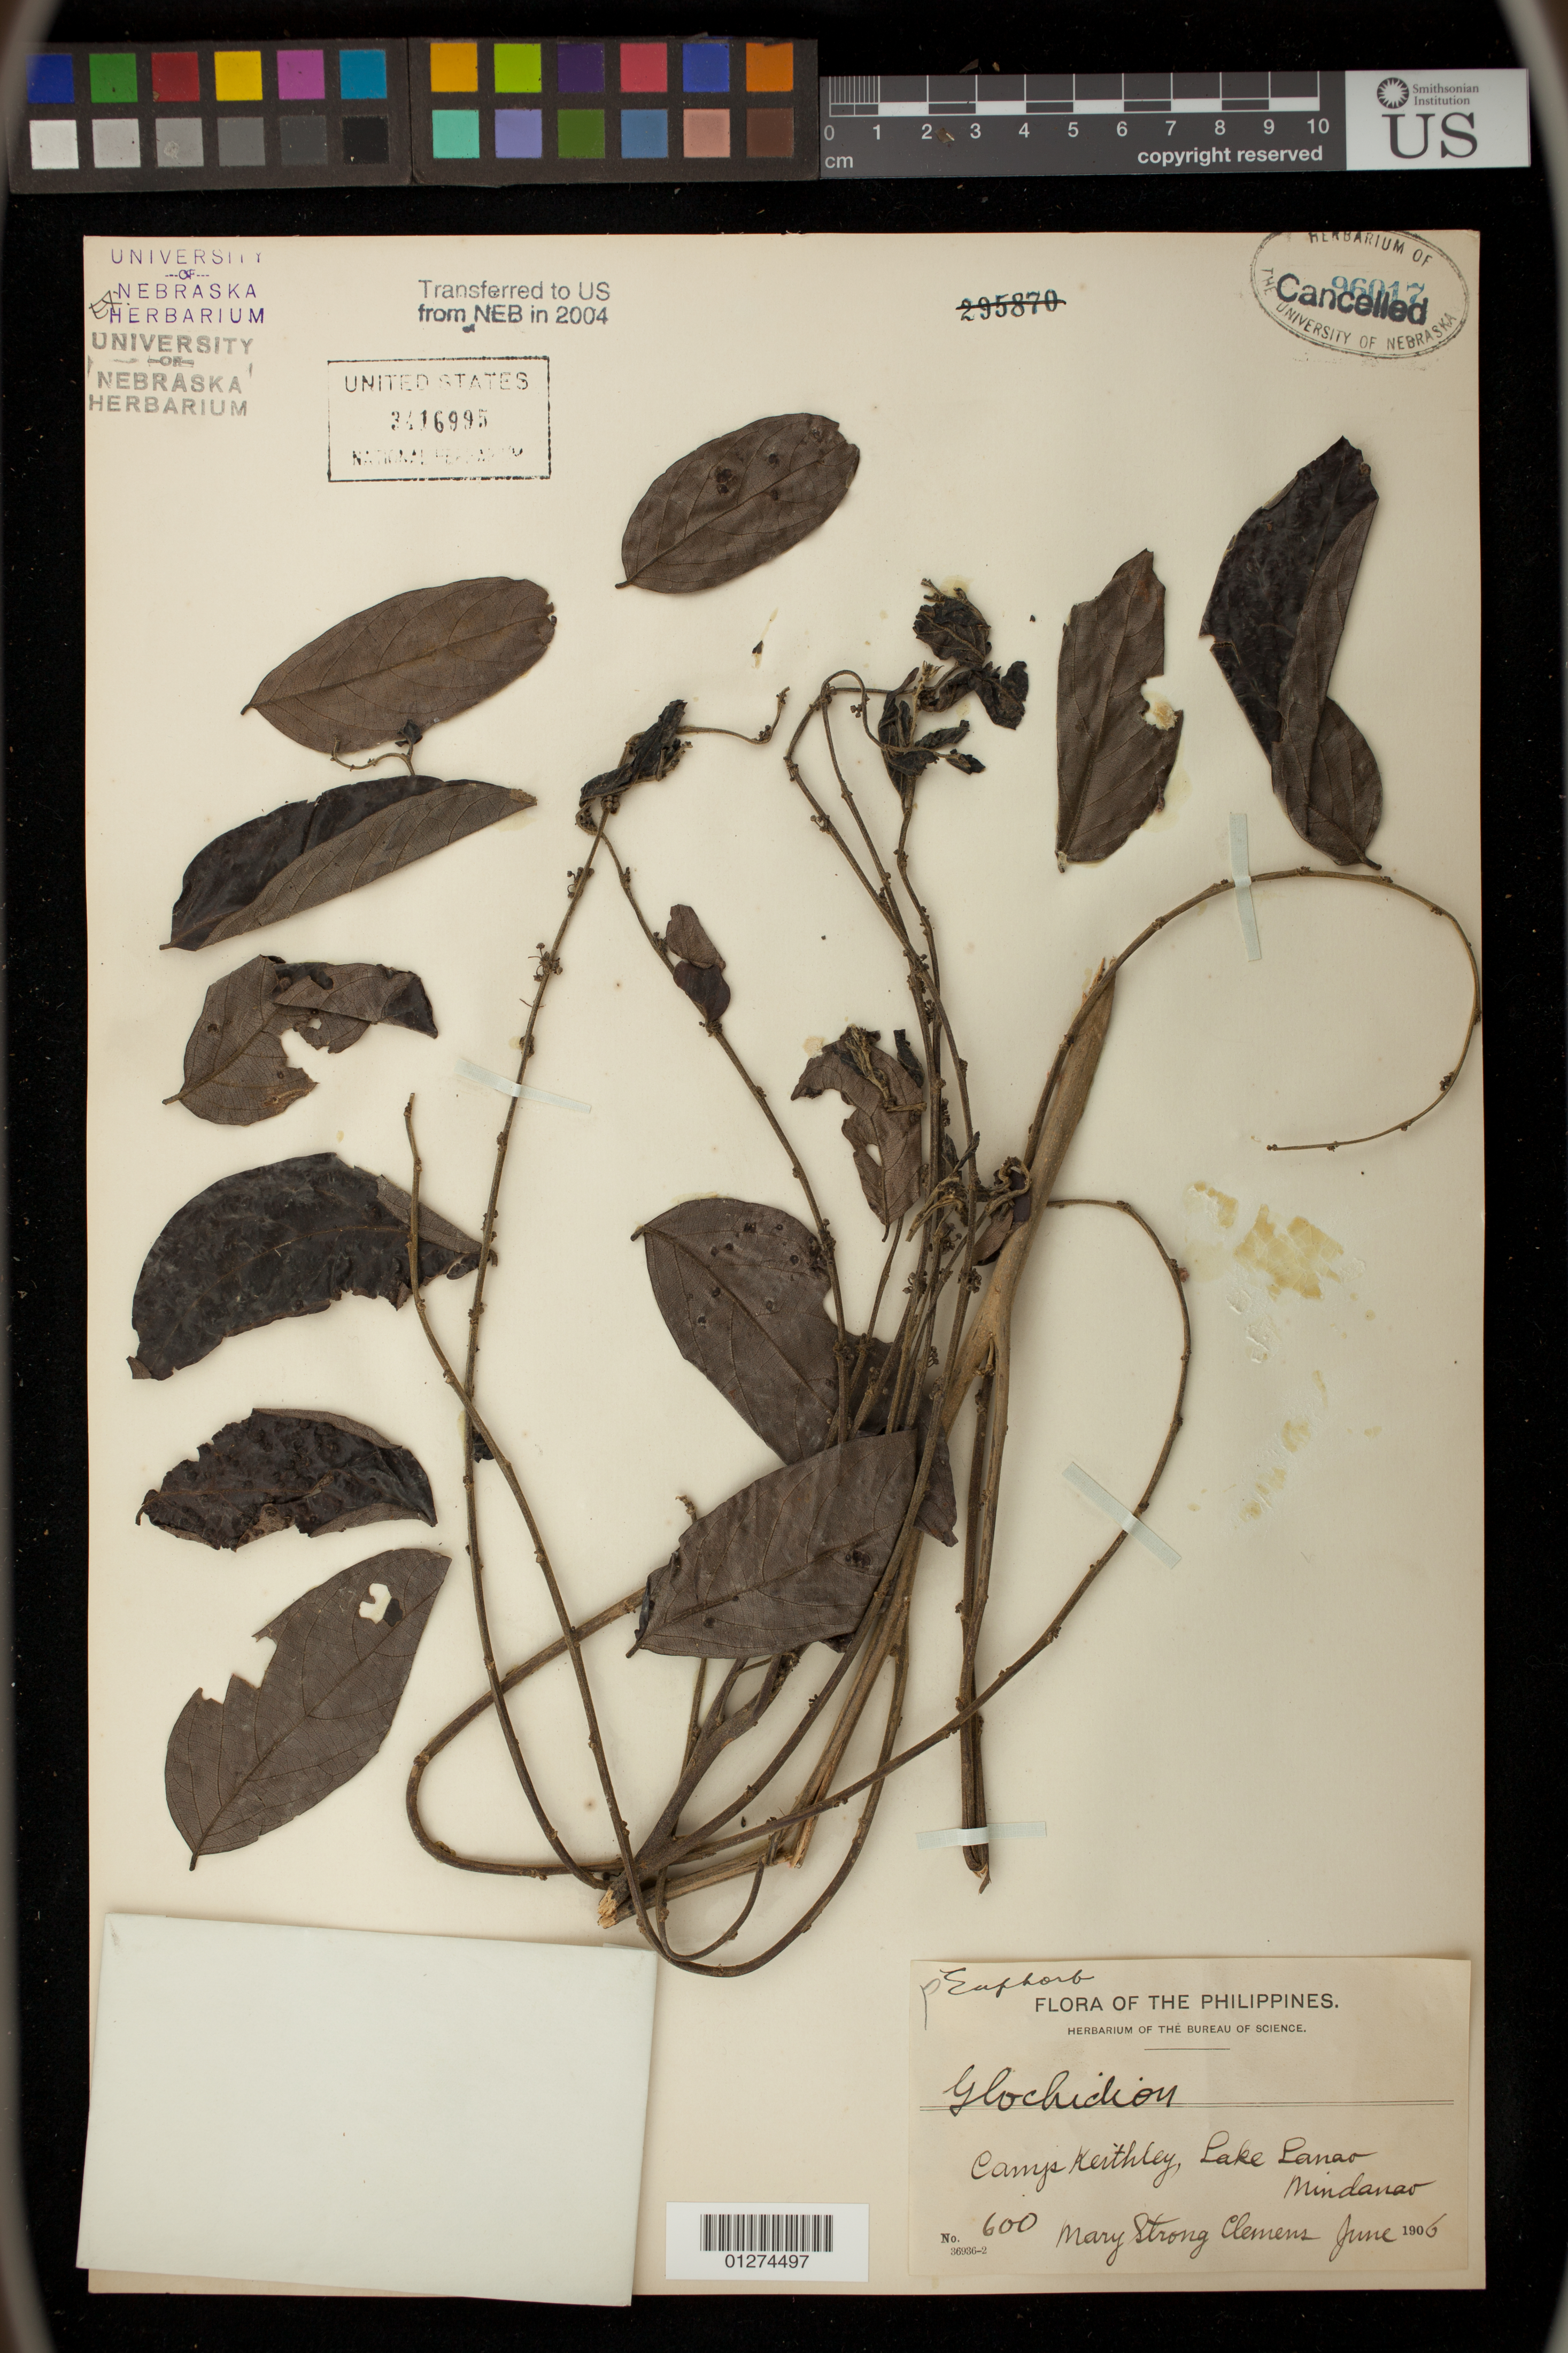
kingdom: Plantae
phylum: Tracheophyta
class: Magnoliopsida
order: Malpighiales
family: Phyllanthaceae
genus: Glochidion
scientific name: Glochidion sp.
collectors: M. S. Clemens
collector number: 600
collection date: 1906-08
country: Philippines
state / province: Muslim Mindanao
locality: Camp Keithley, Lake Lanao, Mindanao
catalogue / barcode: US 3416995